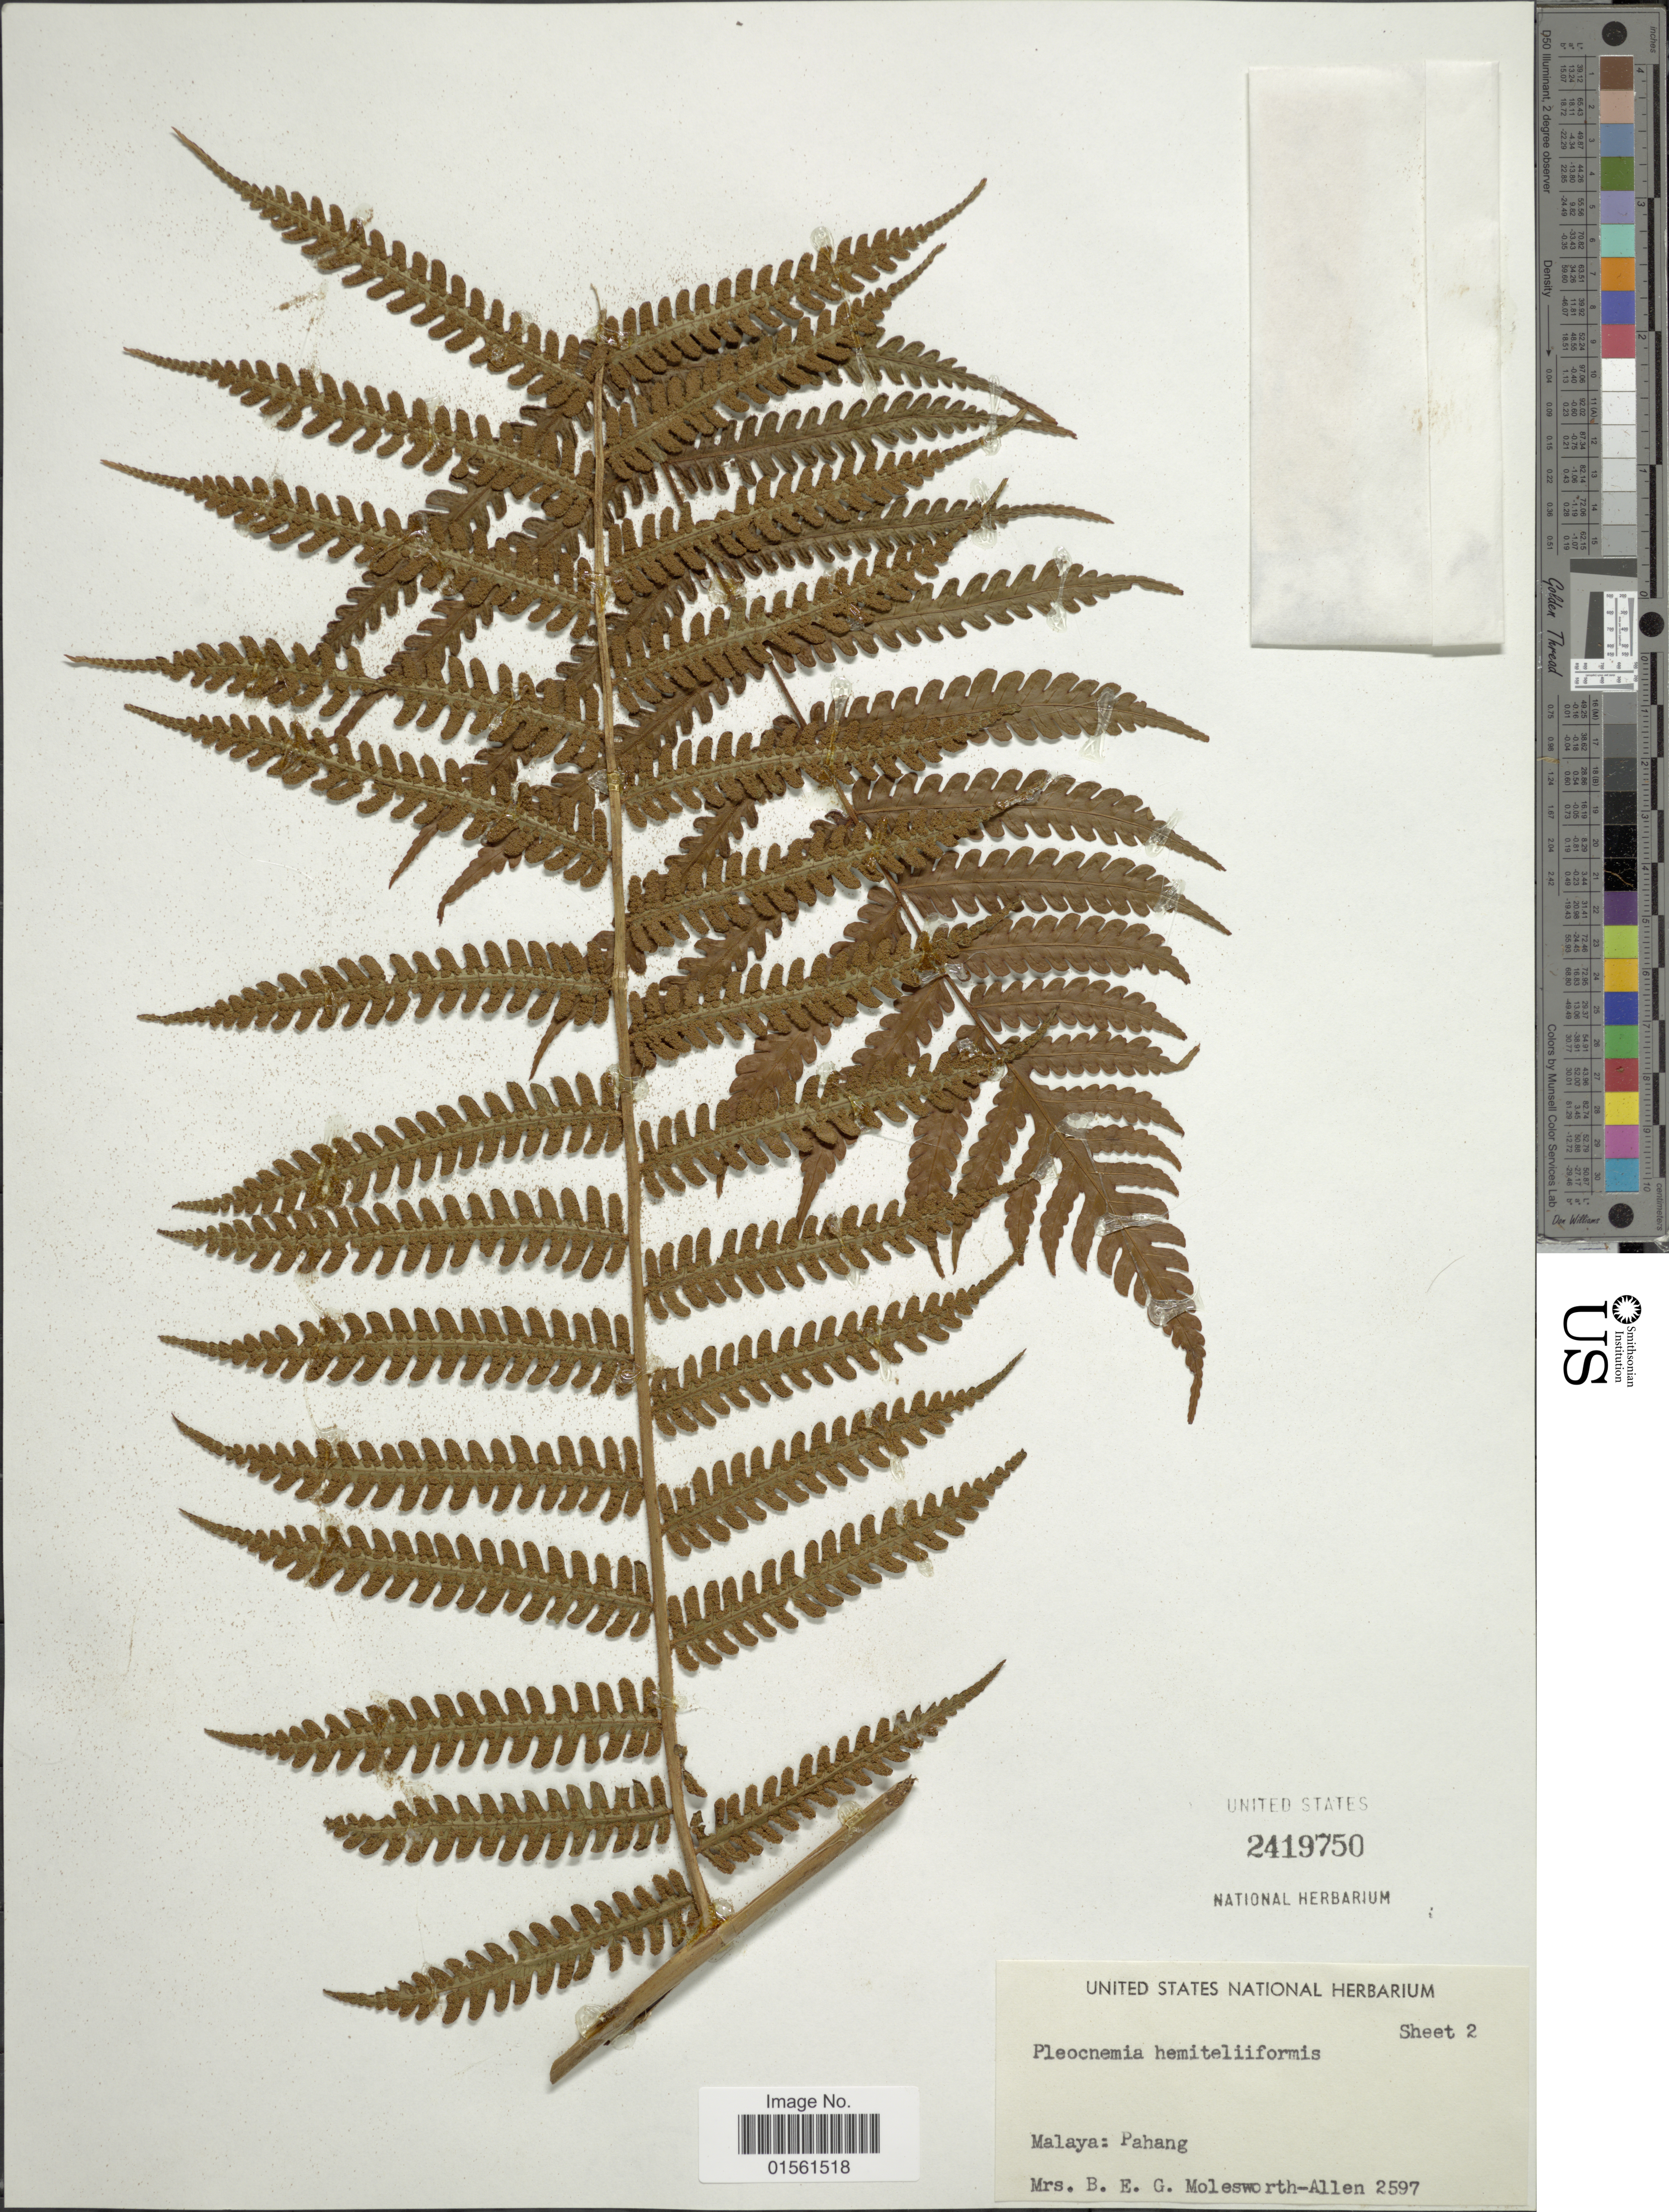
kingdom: Plantae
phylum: Tracheophyta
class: Polypodiopsida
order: Polypodiales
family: Dryopteridaceae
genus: Pleocnemia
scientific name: Pleocnemia hemiteliiformis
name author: (Racib.) Holttum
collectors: B. E. G. Molesworth-Allen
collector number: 2597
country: Malaysia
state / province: Pahang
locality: Malaya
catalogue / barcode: US 2419750